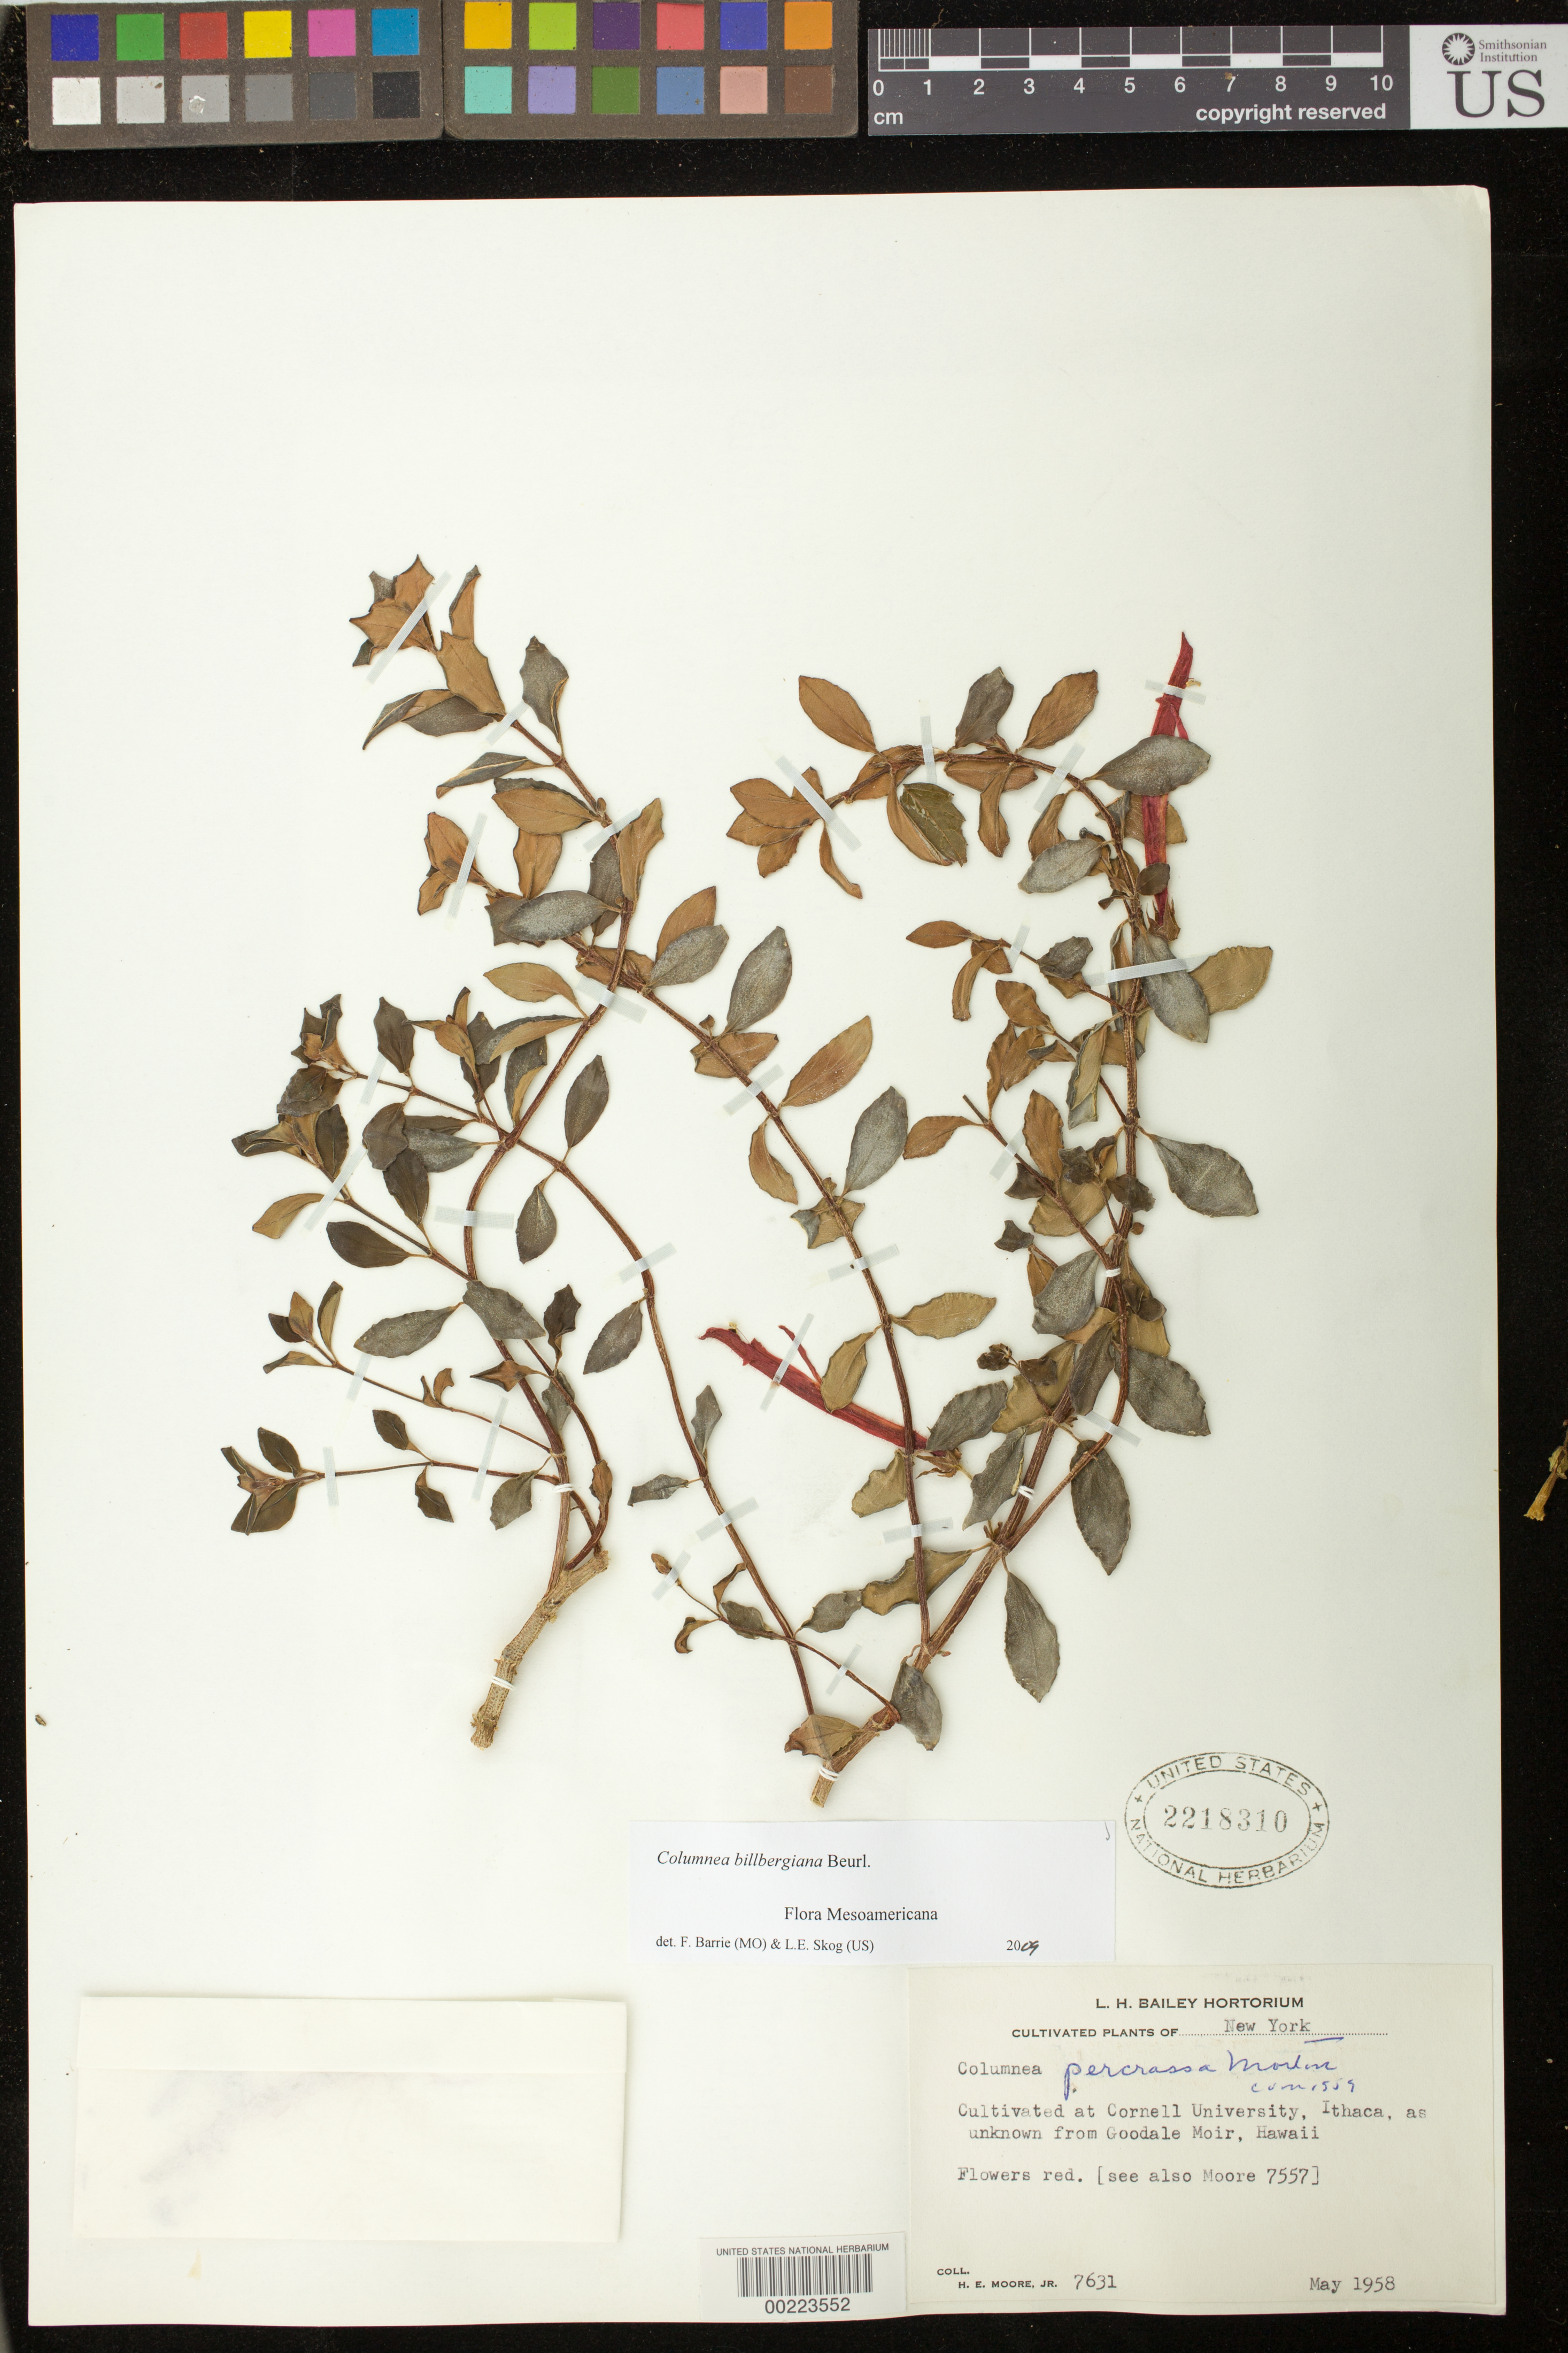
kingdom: Plantae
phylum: Tracheophyta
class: Magnoliopsida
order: Lamiales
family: Gesneriaceae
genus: Columnea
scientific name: Columnea billbergiana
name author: Beurl.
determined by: Barrie, F. R.; Skog, Laurence E.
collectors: H. E. Moore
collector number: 7631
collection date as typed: May 1958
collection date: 1958-05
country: United States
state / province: New York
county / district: Tompkins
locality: Cultivated at Cornell University, Ithaca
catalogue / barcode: US 2218310